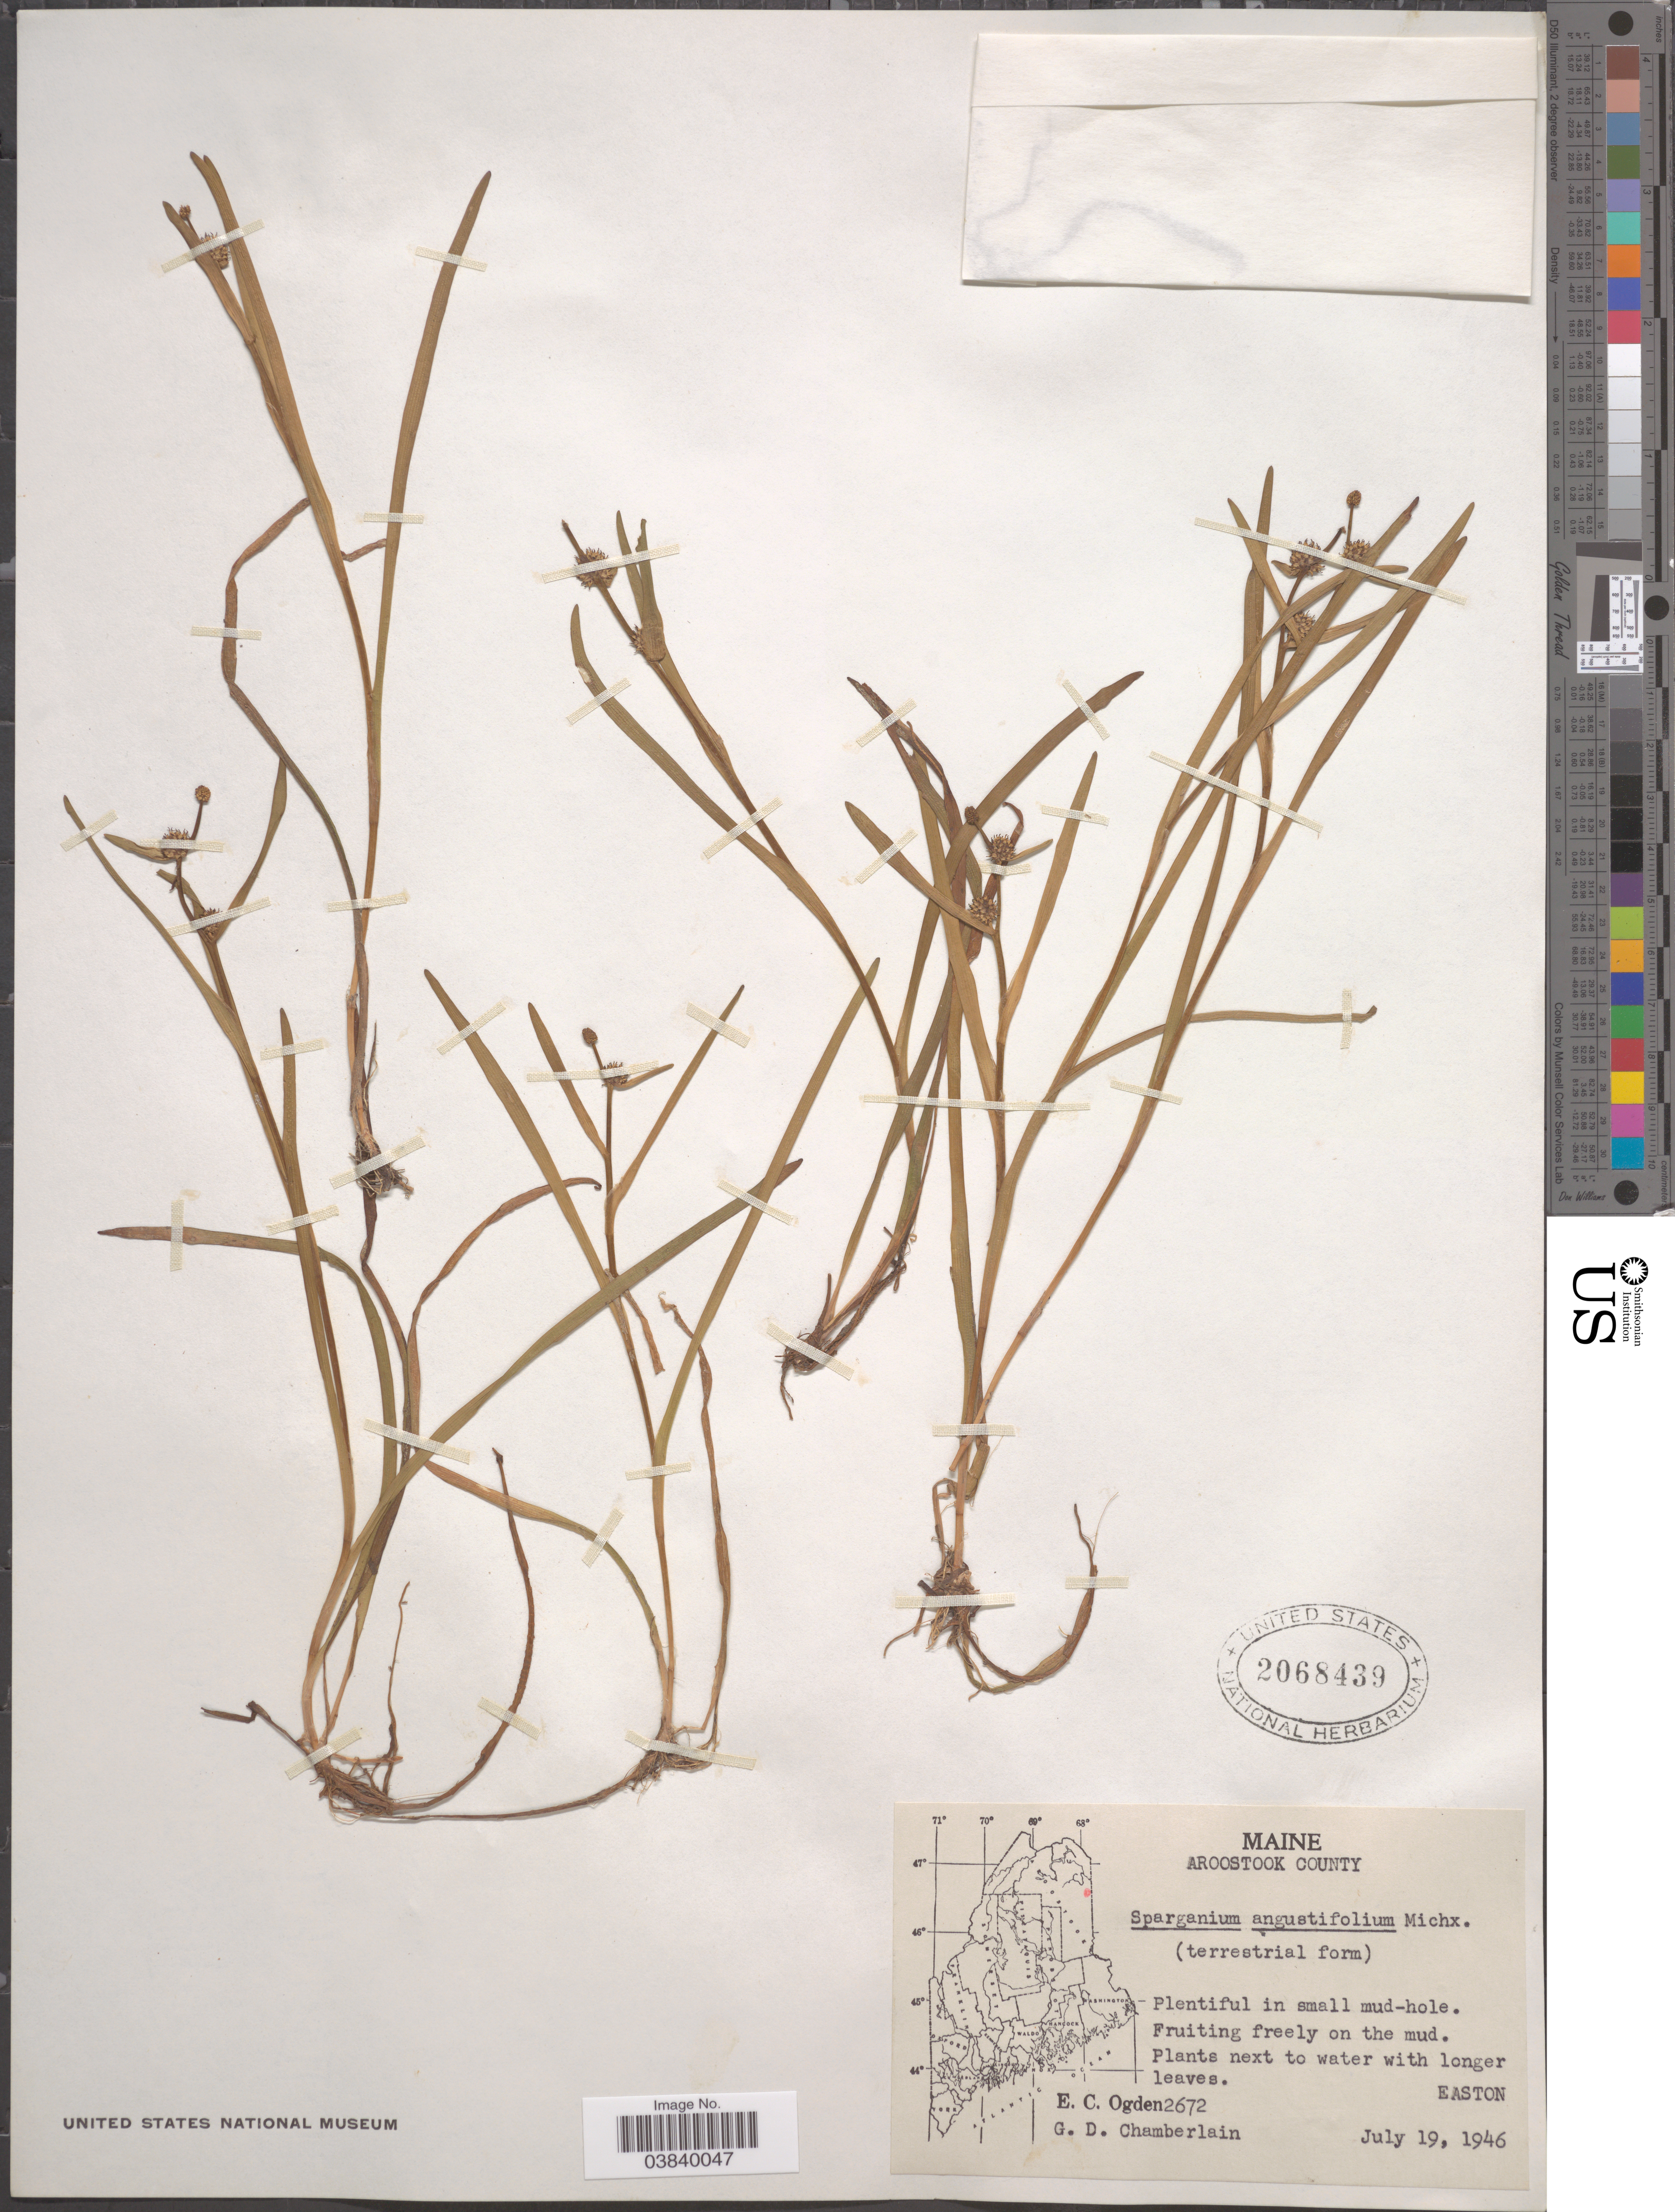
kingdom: Plantae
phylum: Tracheophyta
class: Liliopsida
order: Poales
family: Typhaceae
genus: Sparganium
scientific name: Sparganium angustifolium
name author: Michx.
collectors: E. Ogden & G. D. Chamberlain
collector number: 2672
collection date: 1946-07-19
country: United States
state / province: Maine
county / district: Aroostook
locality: Easton.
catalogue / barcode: US 2068439